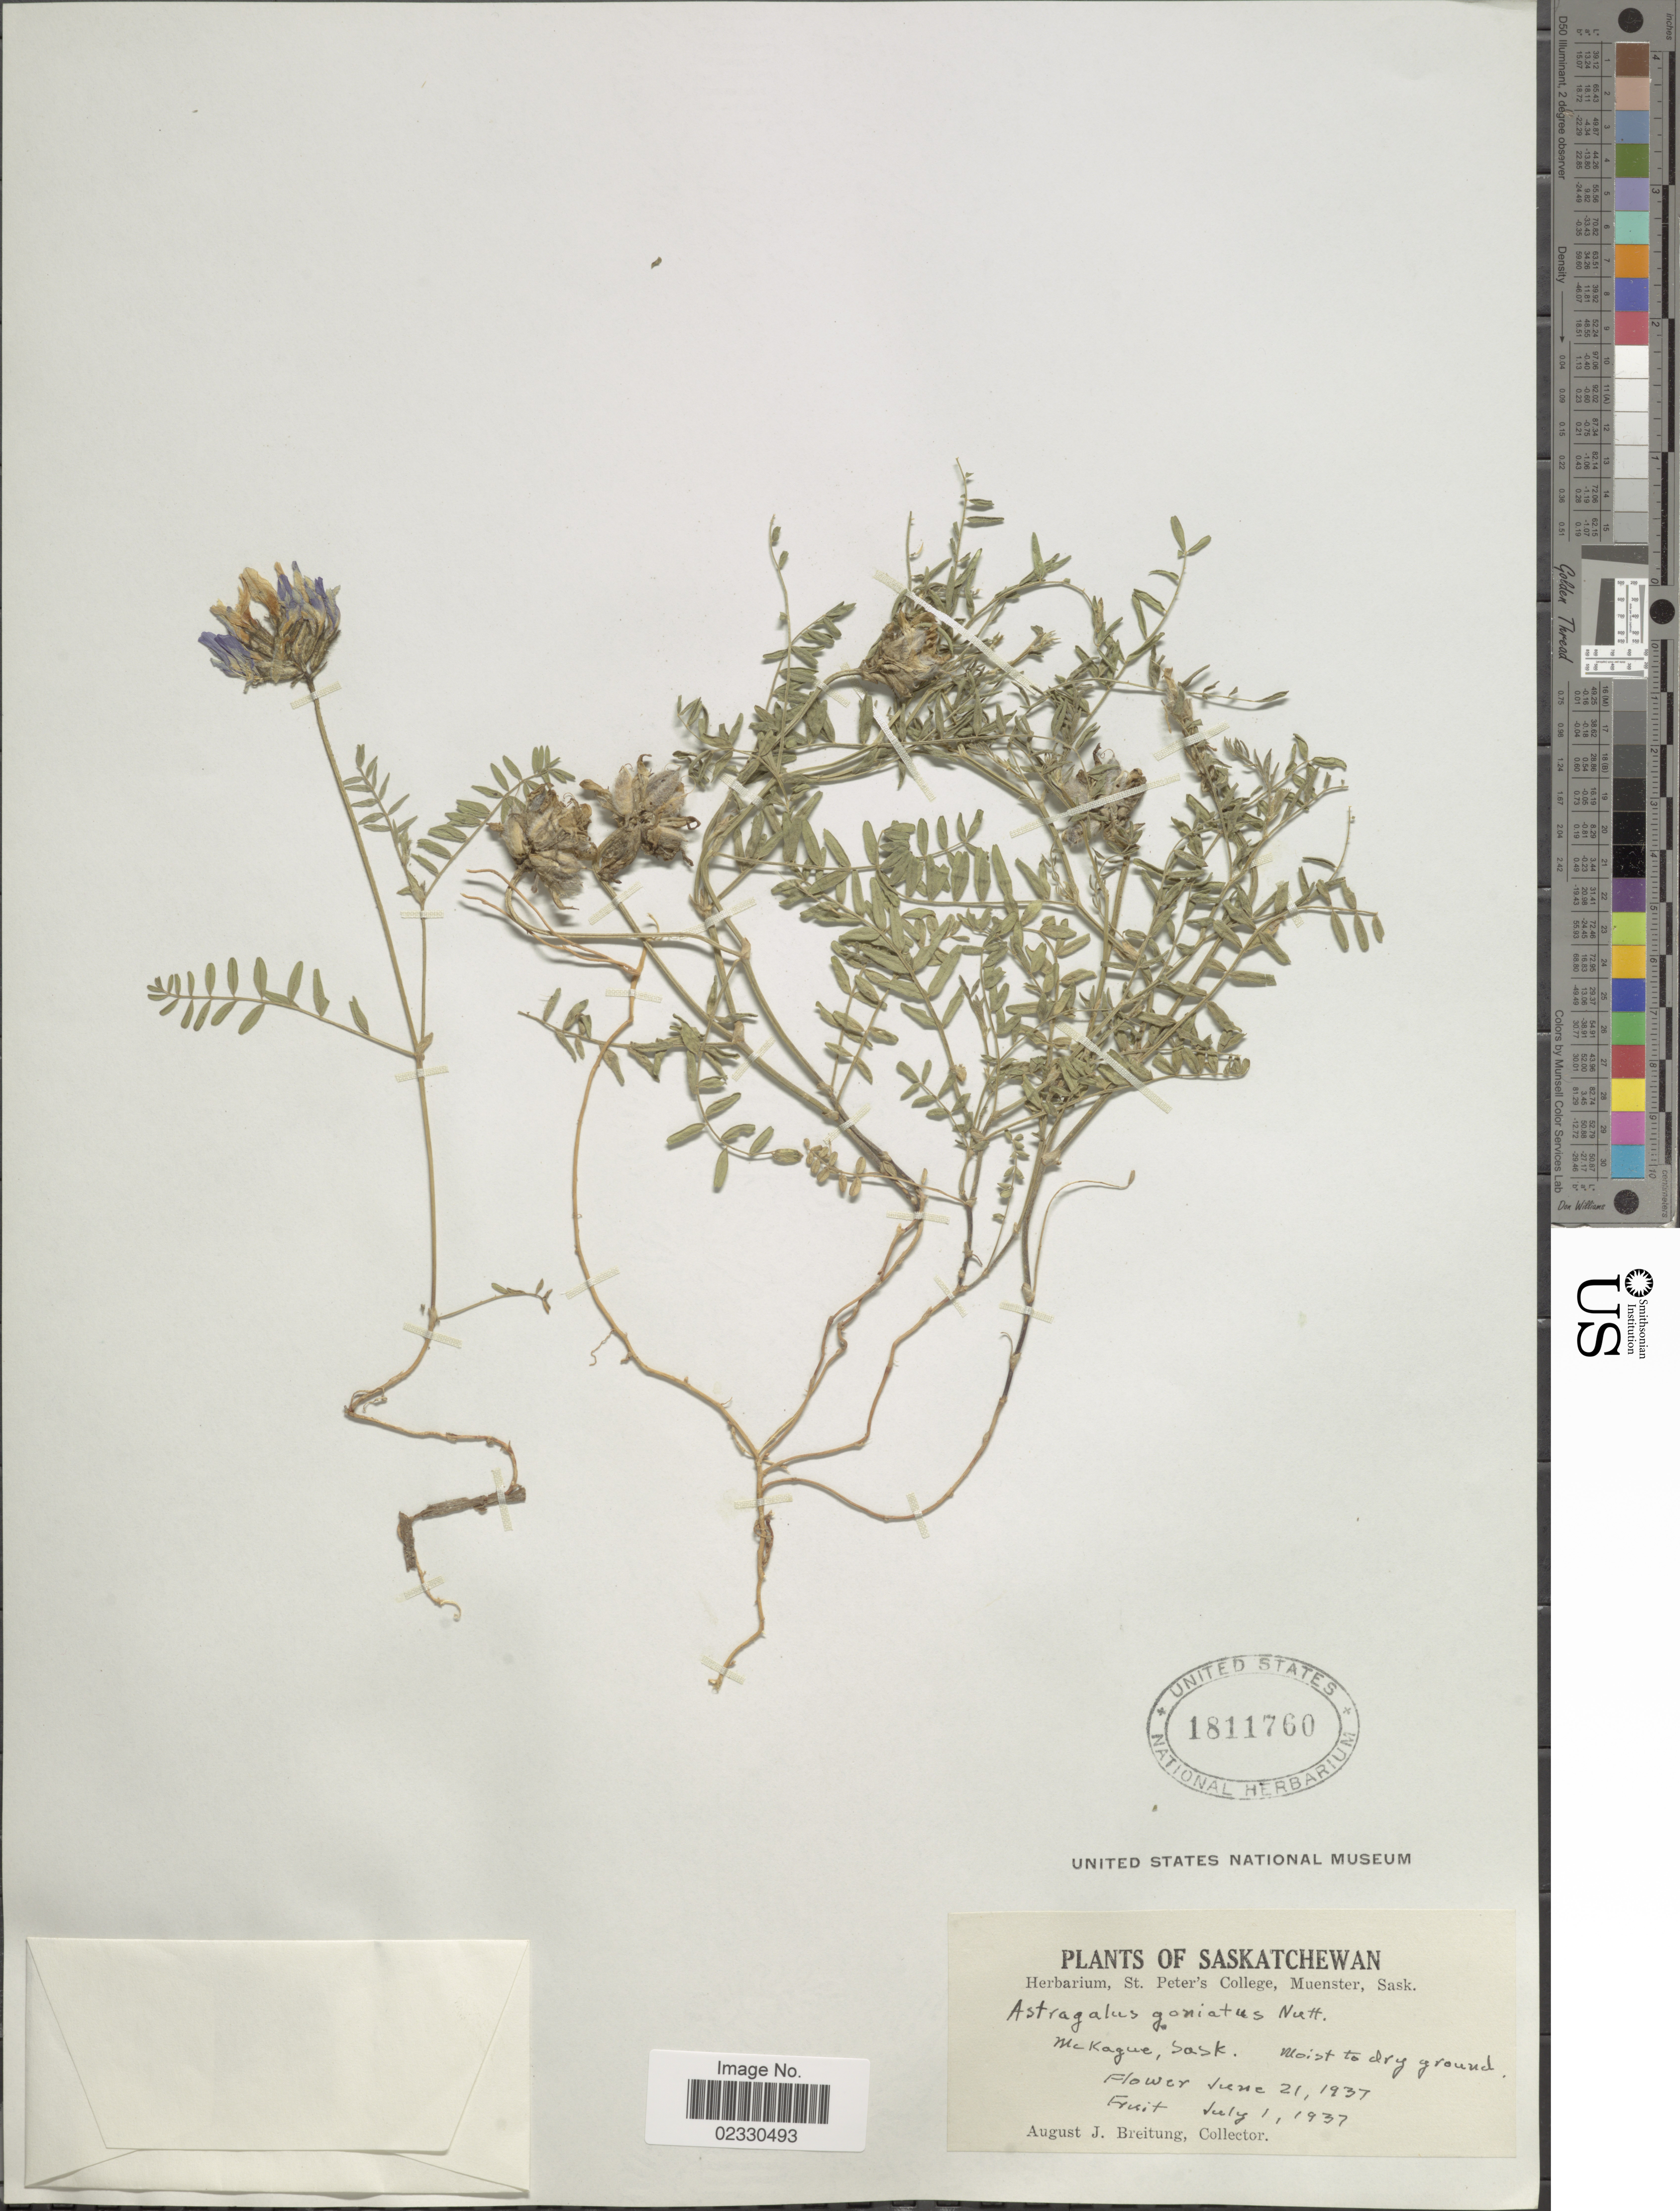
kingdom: Plantae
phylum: Tracheophyta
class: Magnoliopsida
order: Fabales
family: Fabaceae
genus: Astragalus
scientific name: Astragalus dasyglottis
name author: DC.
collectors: A. Breitung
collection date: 1937-06-21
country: Canada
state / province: Saskatchewan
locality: Mckagwe, Sask,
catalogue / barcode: US 1811760